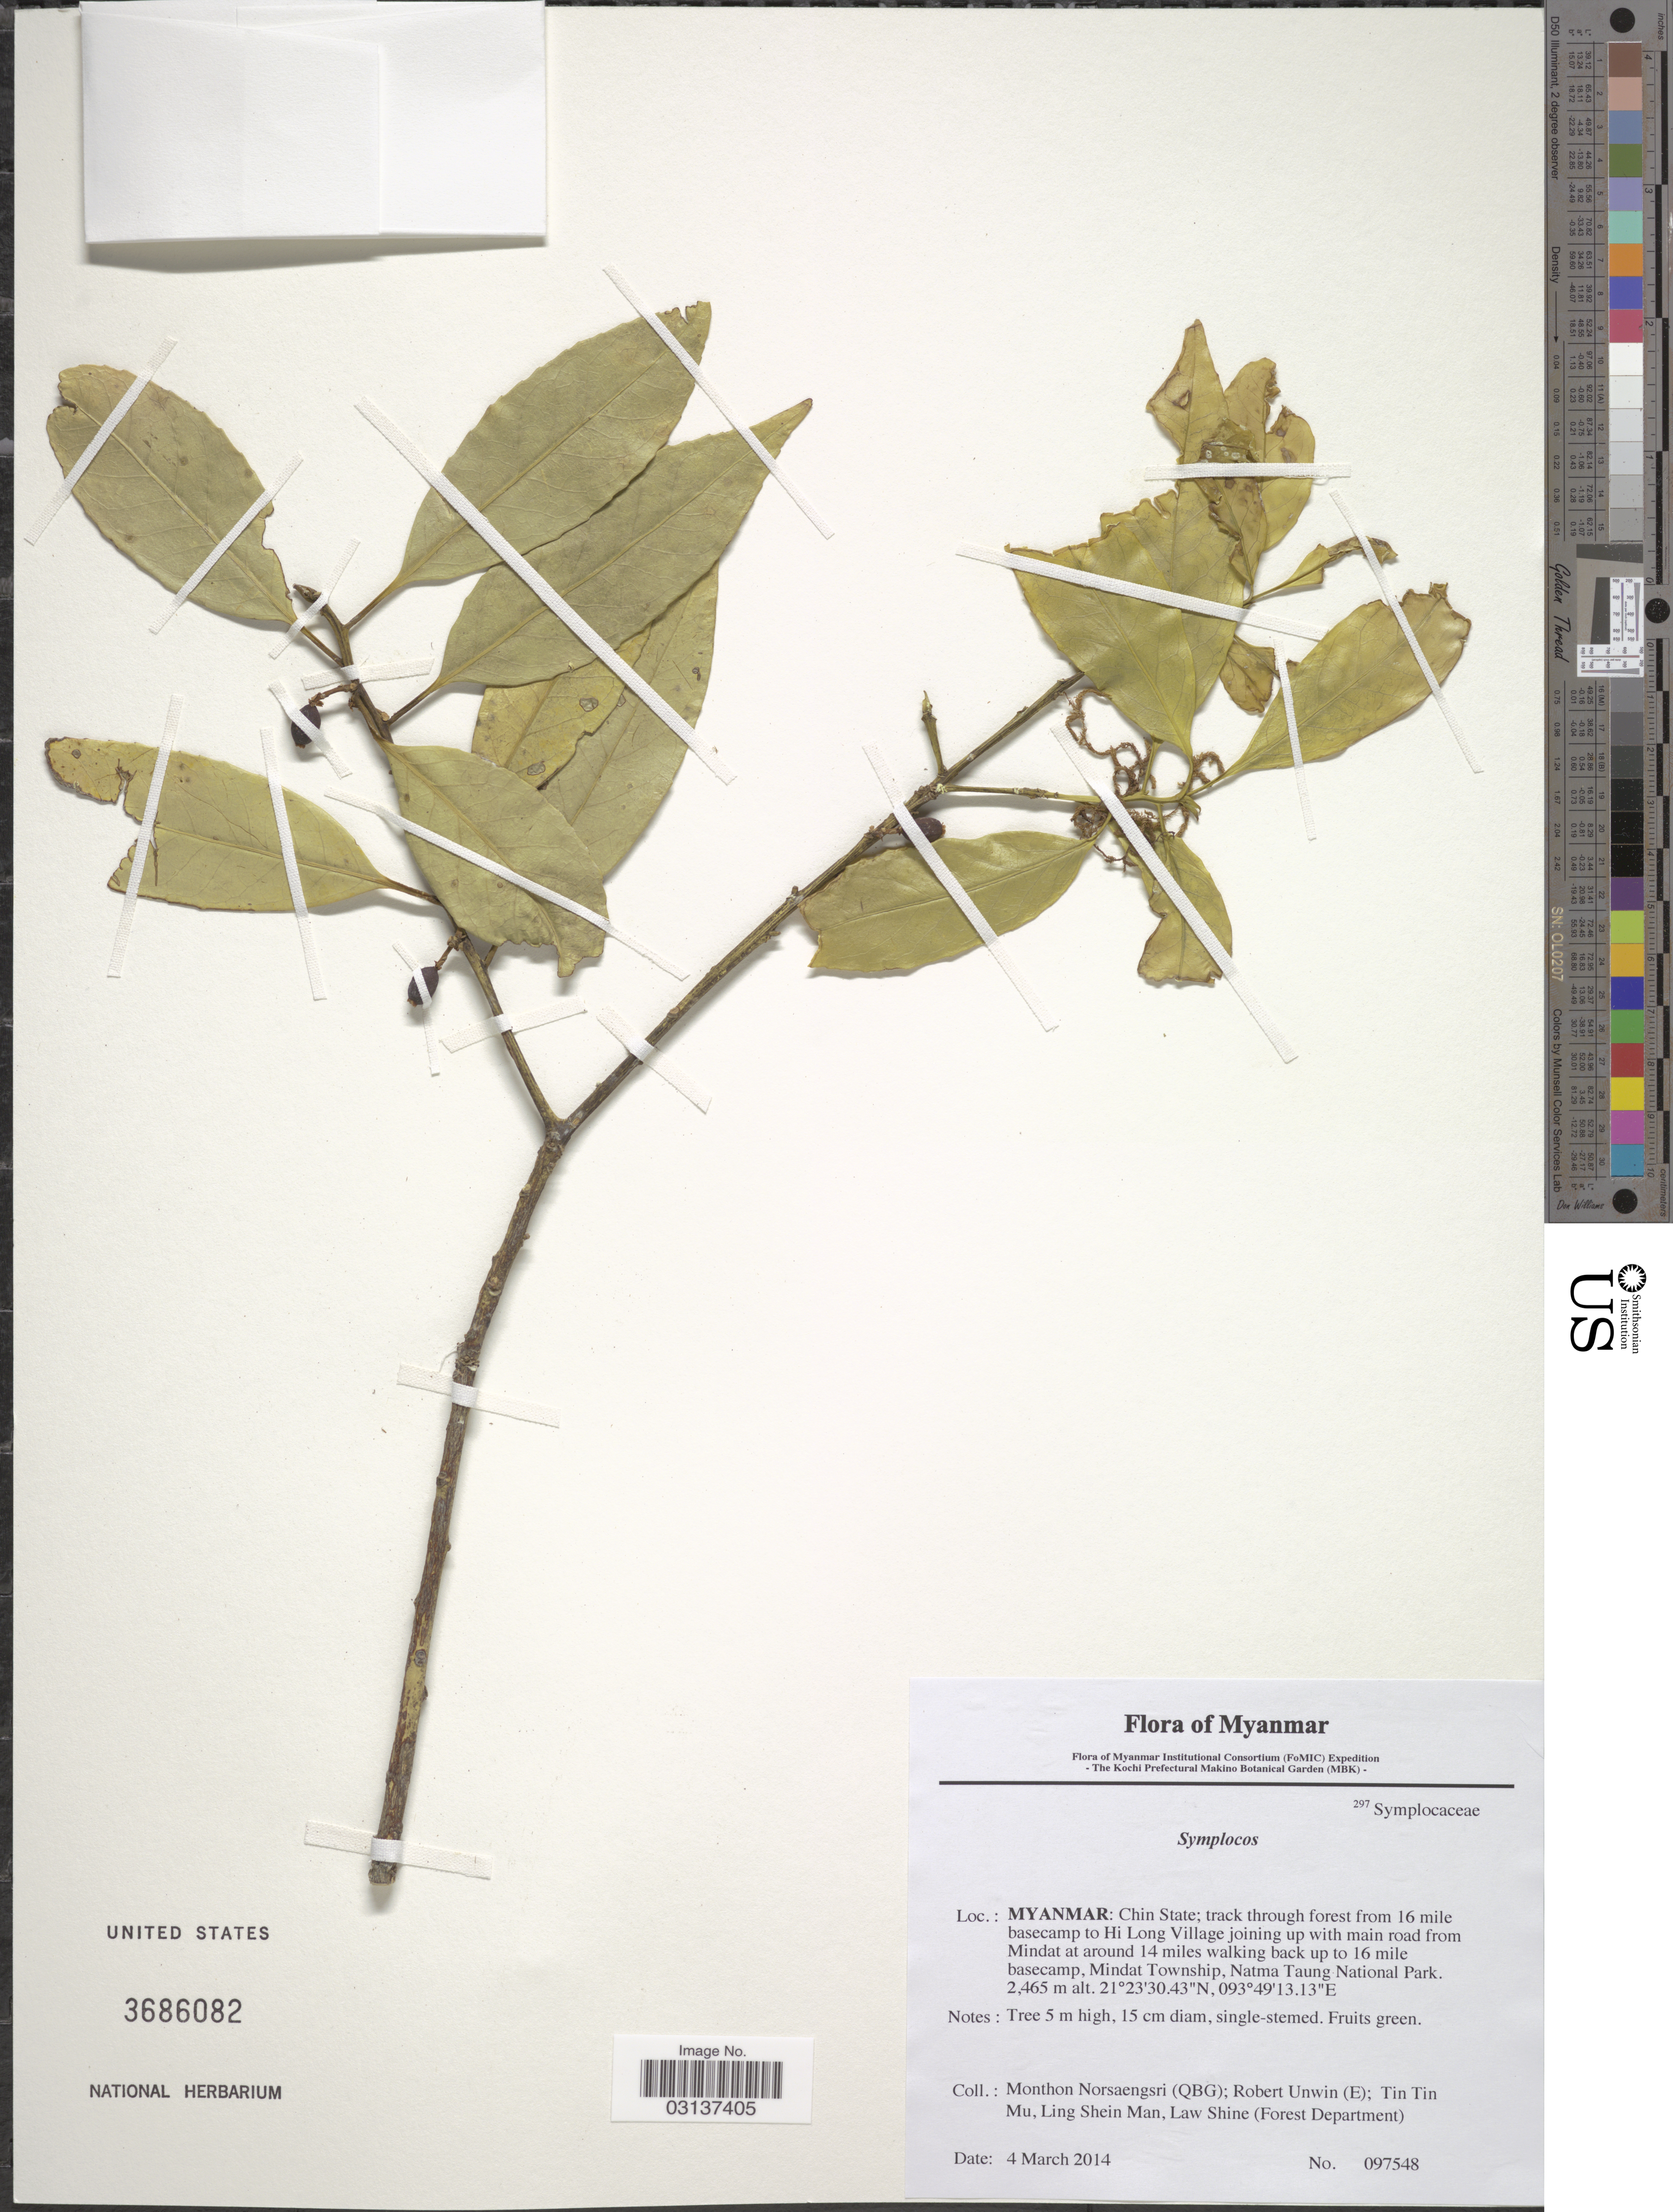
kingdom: Plantae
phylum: Tracheophyta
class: Magnoliopsida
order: Ericales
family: Symplocaceae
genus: Symplocos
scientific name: Symplocos sp.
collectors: M. Norsaengsri, R. Unwin, Tin Tin Mu, S. Man & L. Shine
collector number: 097548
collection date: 2014-03-04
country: Myanmar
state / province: Chin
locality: Chin State; track through forest from 16 mile basecamp to Hi Long Village joining up with main road from Mindat around 14 miles walking back uo to 16 mile basecamp, Mindat Township, Natma Taung National Park.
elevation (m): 2465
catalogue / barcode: US 3686082